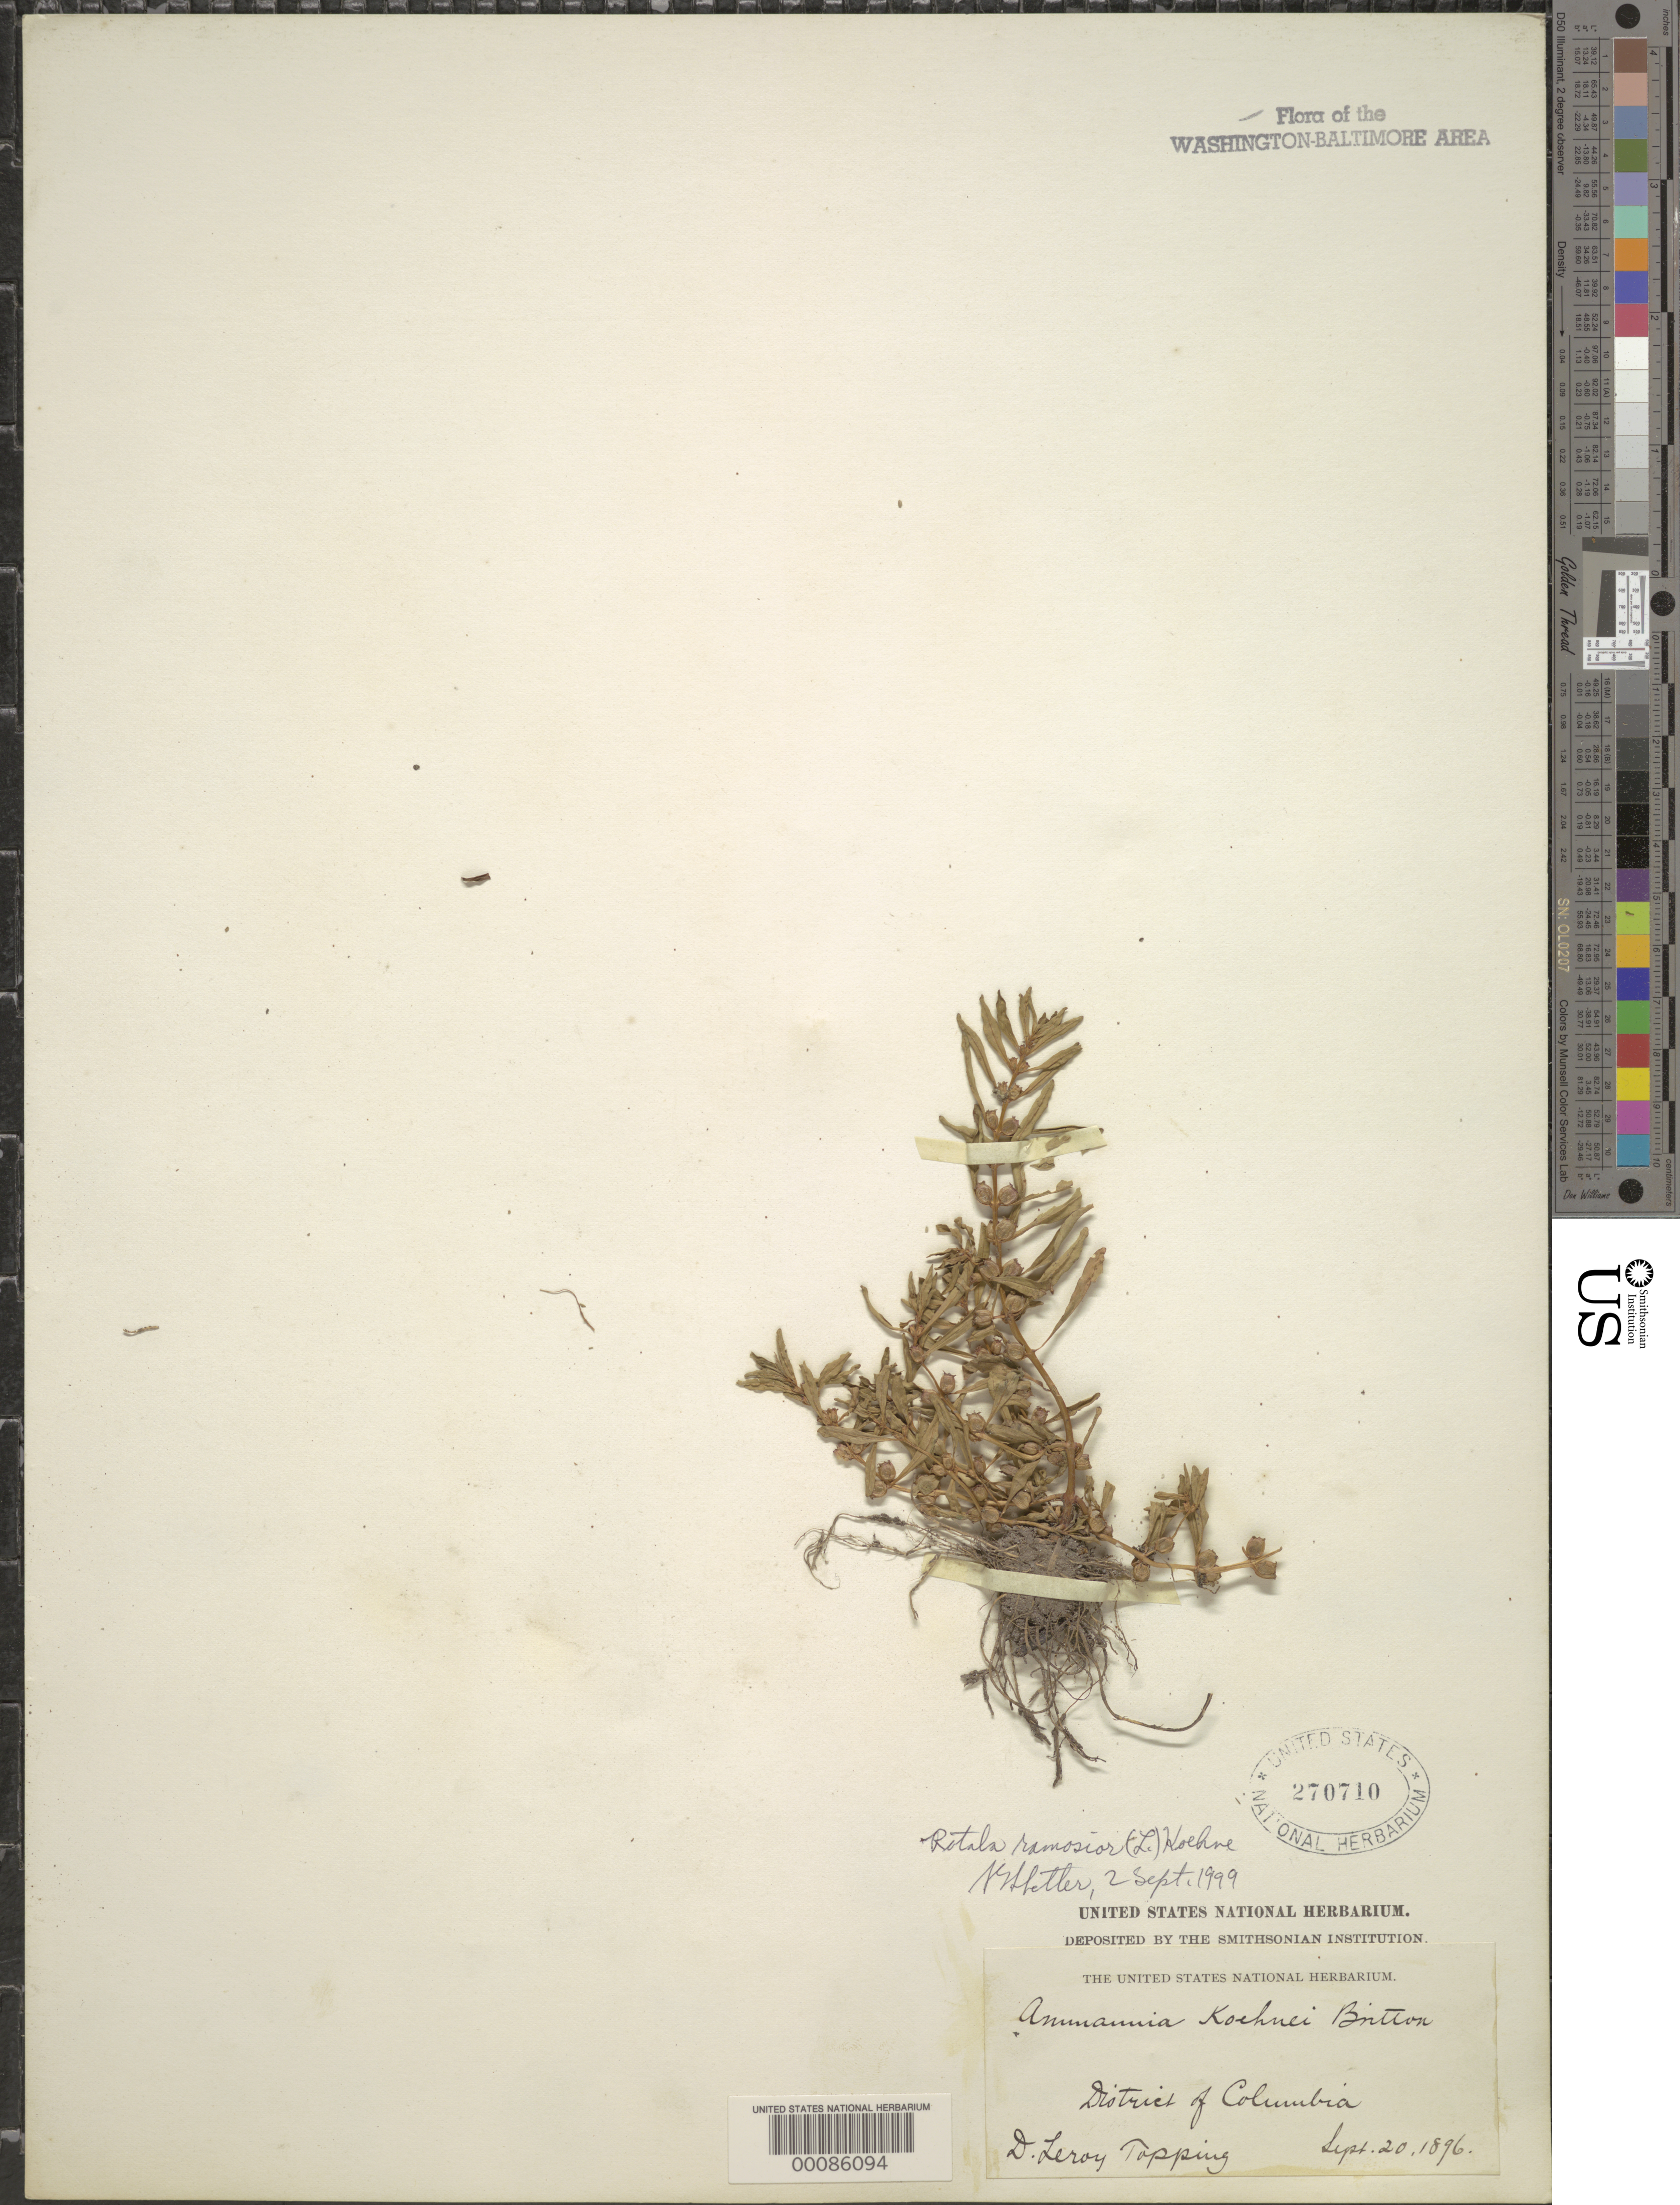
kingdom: Plantae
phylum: Tracheophyta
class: Magnoliopsida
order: Myrtales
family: Lythraceae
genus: Rotala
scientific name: Rotala ramosior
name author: (L.) Koehne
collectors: D. L. Topping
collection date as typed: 20 Sep 1896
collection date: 1896-09-20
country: United States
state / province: District of Columbia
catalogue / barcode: US 270710